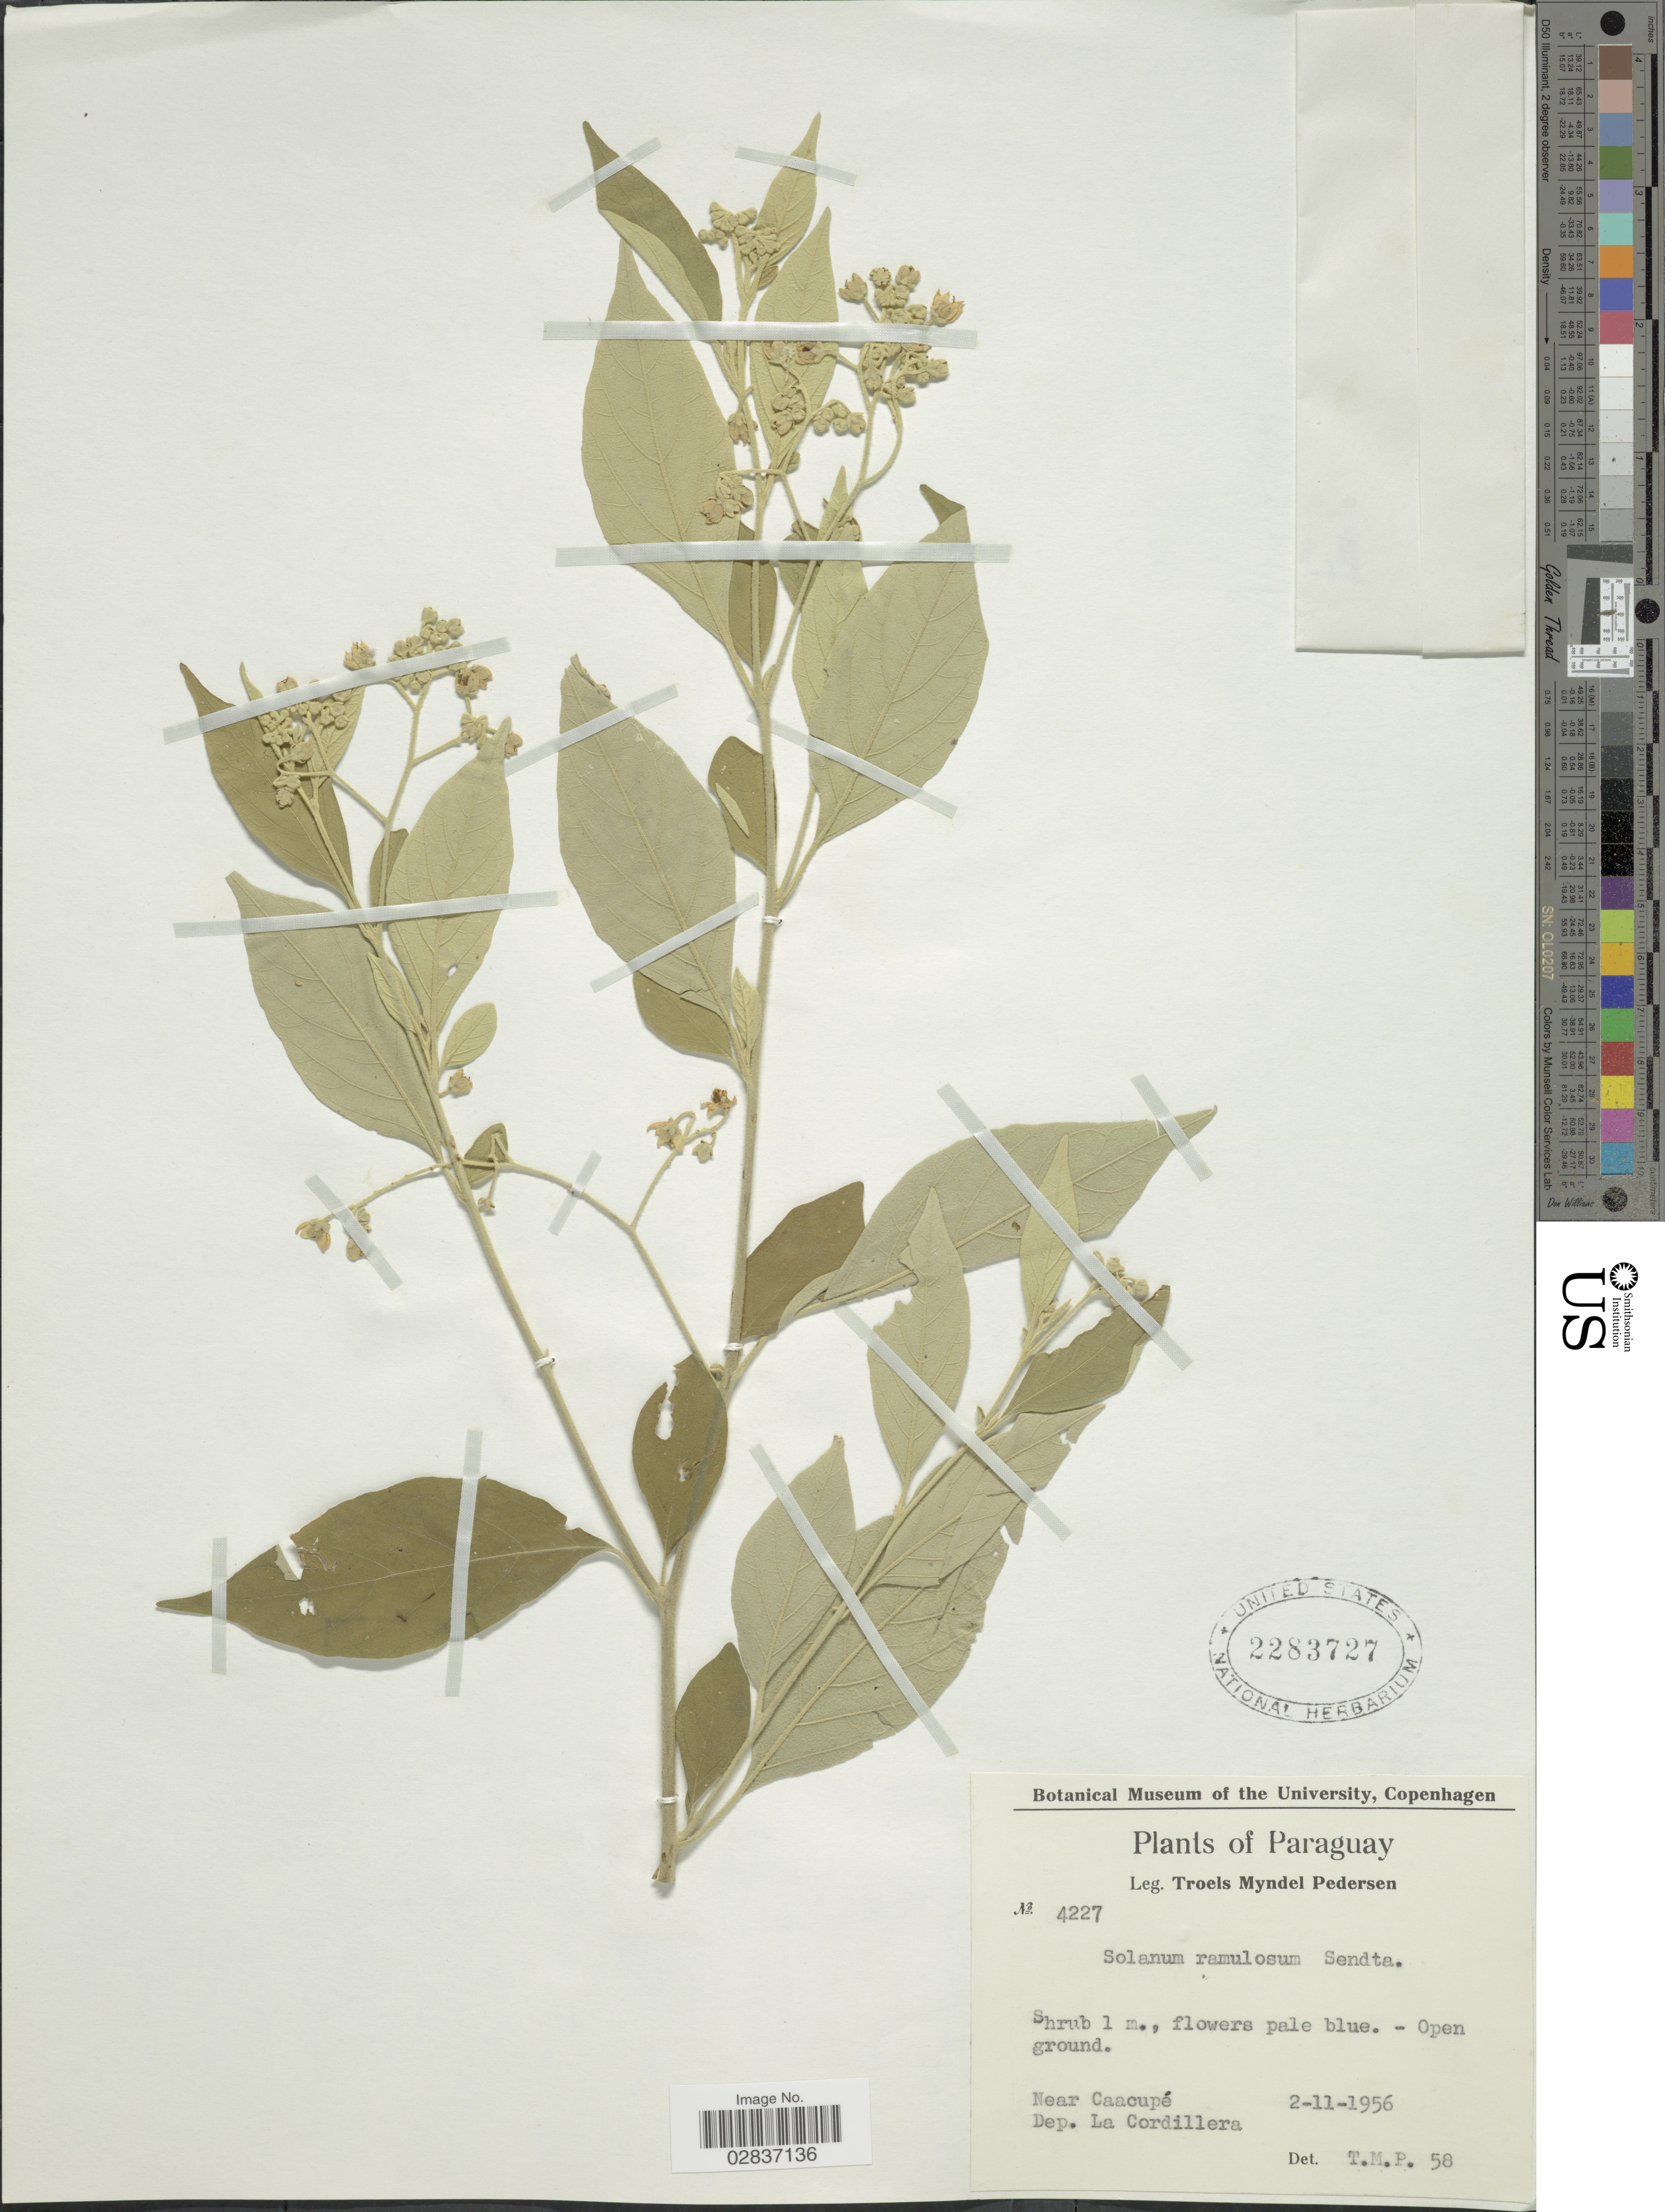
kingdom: Plantae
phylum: Tracheophyta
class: Magnoliopsida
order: Solanales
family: Solanaceae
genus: Solanum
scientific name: Solanum ramulosum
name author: Sendtn.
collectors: T. Pederson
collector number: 4227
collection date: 1956-11-02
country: Paraguay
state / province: Cordillera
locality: Near Caacupé, Dep. La Cordillera.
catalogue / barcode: US 2283727